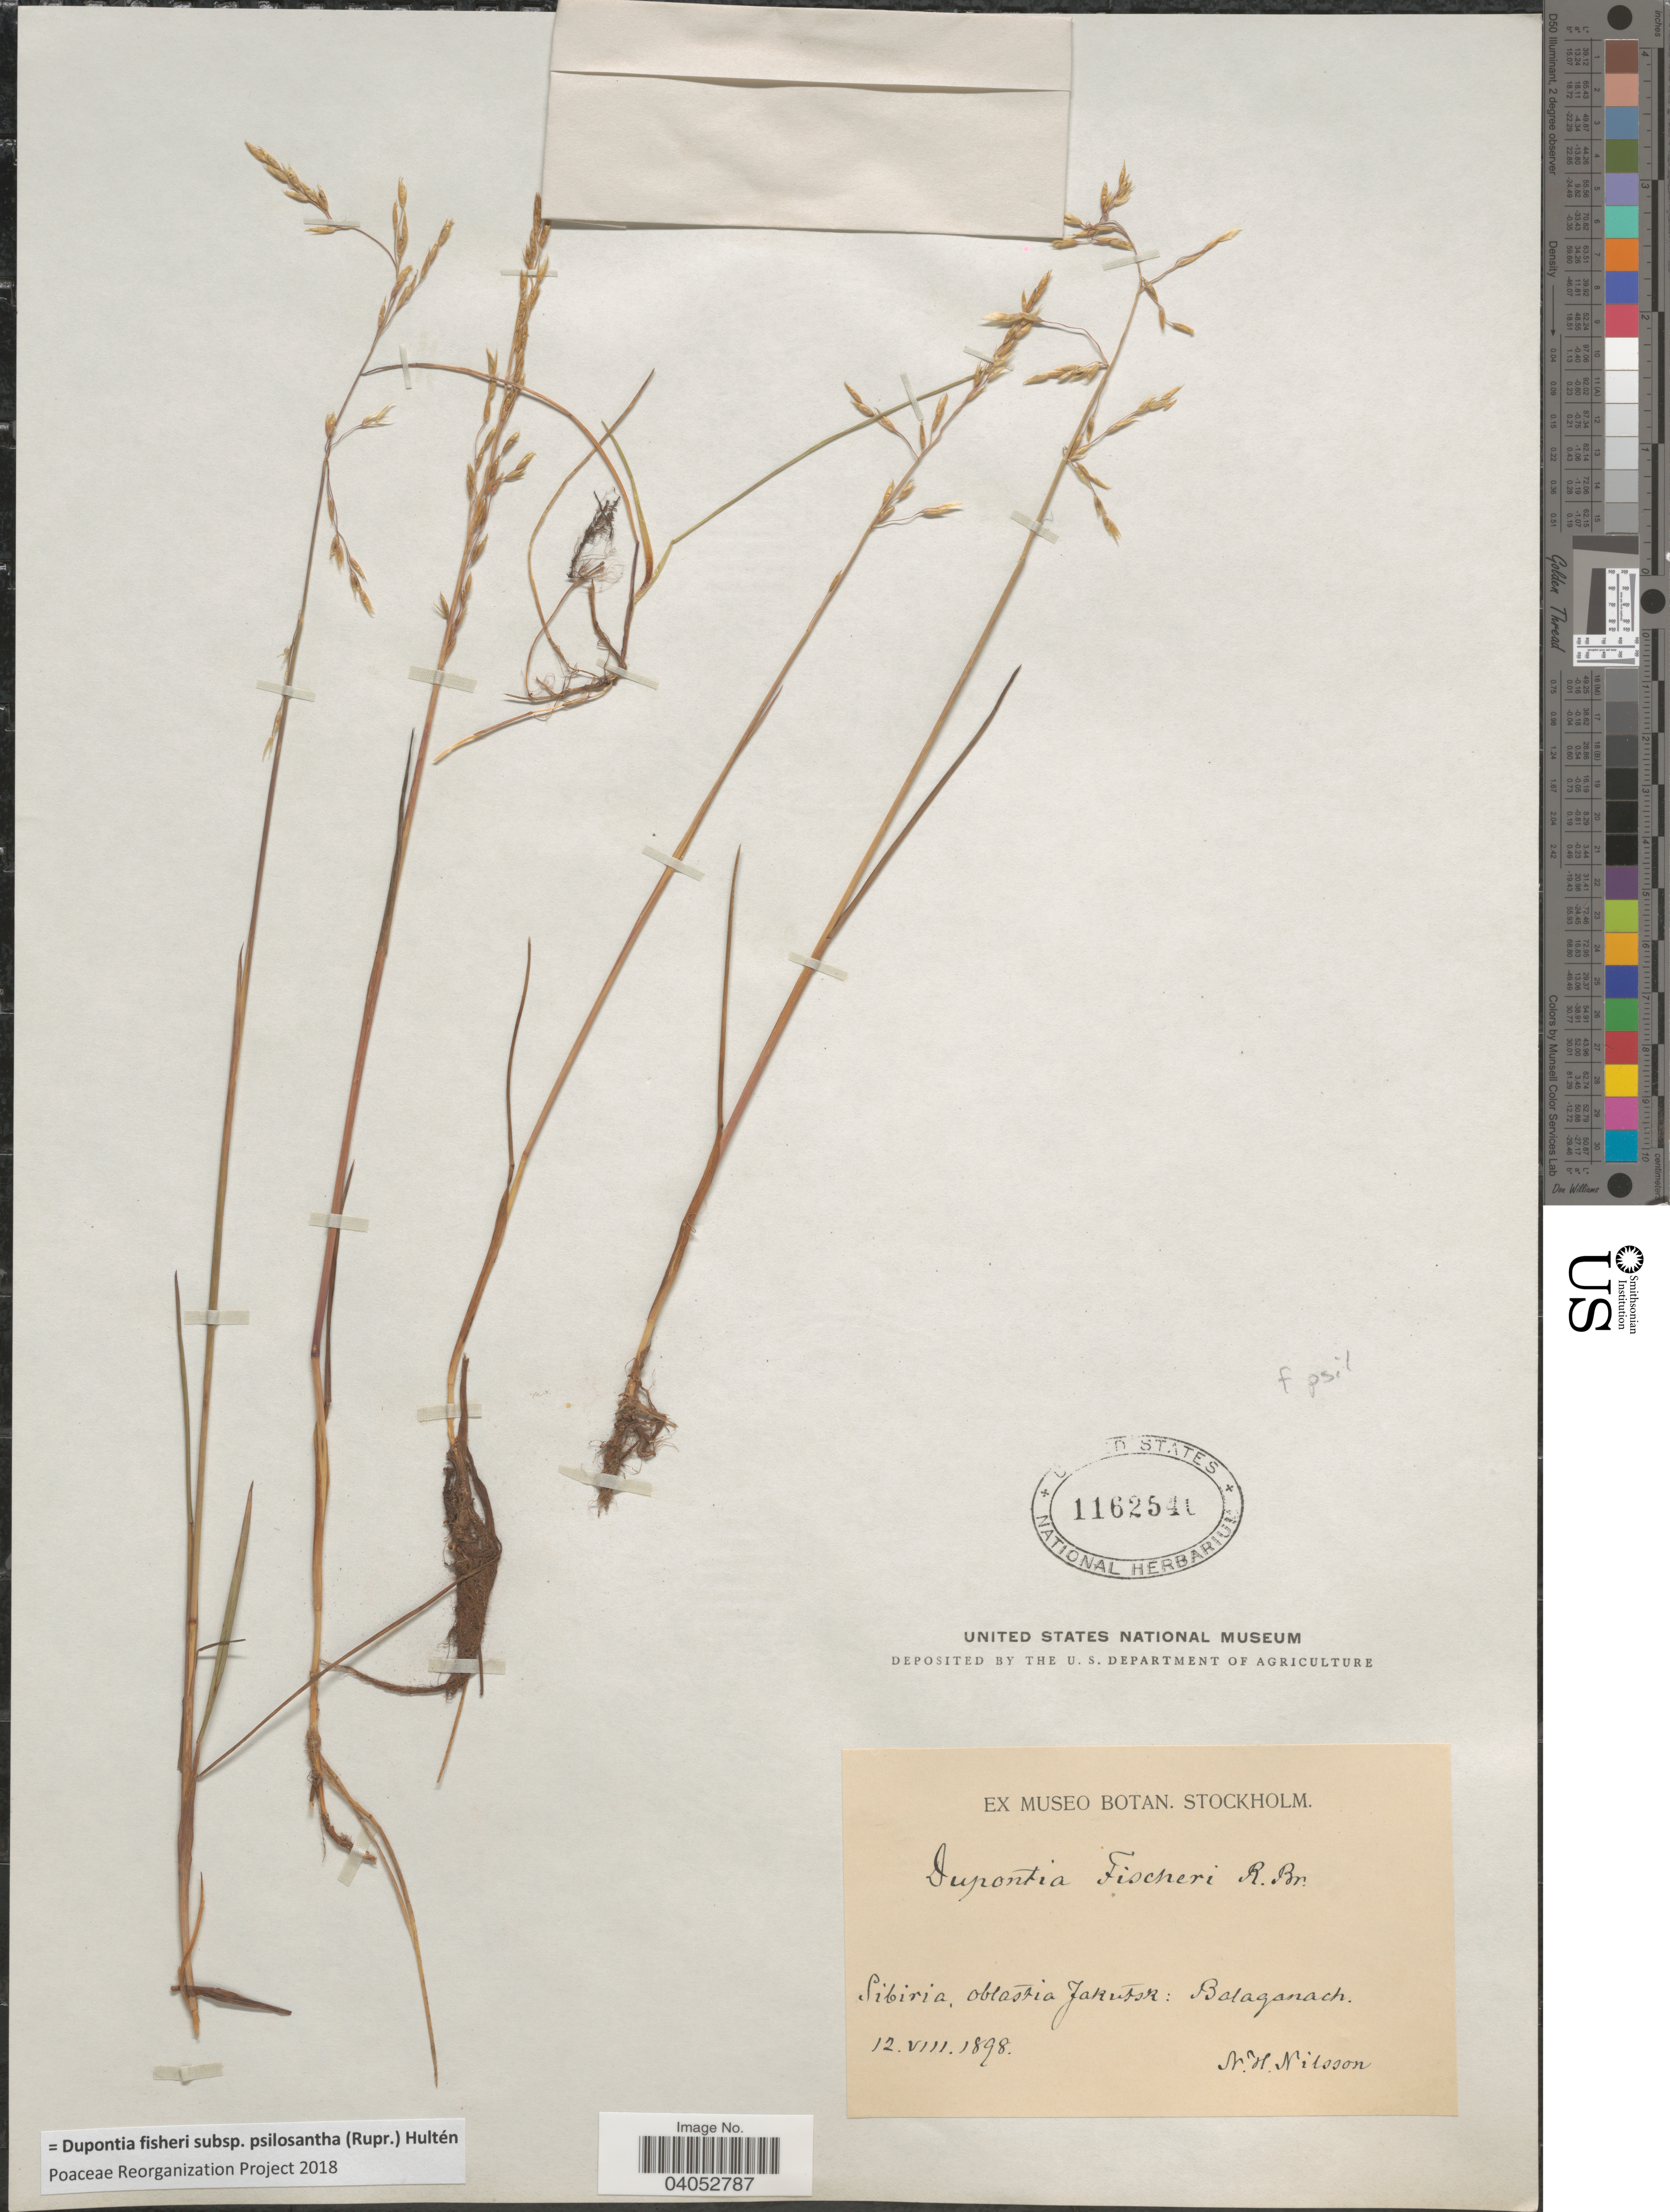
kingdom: Plantae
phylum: Tracheophyta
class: Liliopsida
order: Poales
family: Poaceae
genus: Dupontia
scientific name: Dupontia fisheri subsp. psilosantha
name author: (Rupr.) Hultén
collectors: N. H. Nilsson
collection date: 1898-08-12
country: Russian Federation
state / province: Sakha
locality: Sibiria, oblastia Jakutsk: Balaganach.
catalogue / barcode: US 1162540